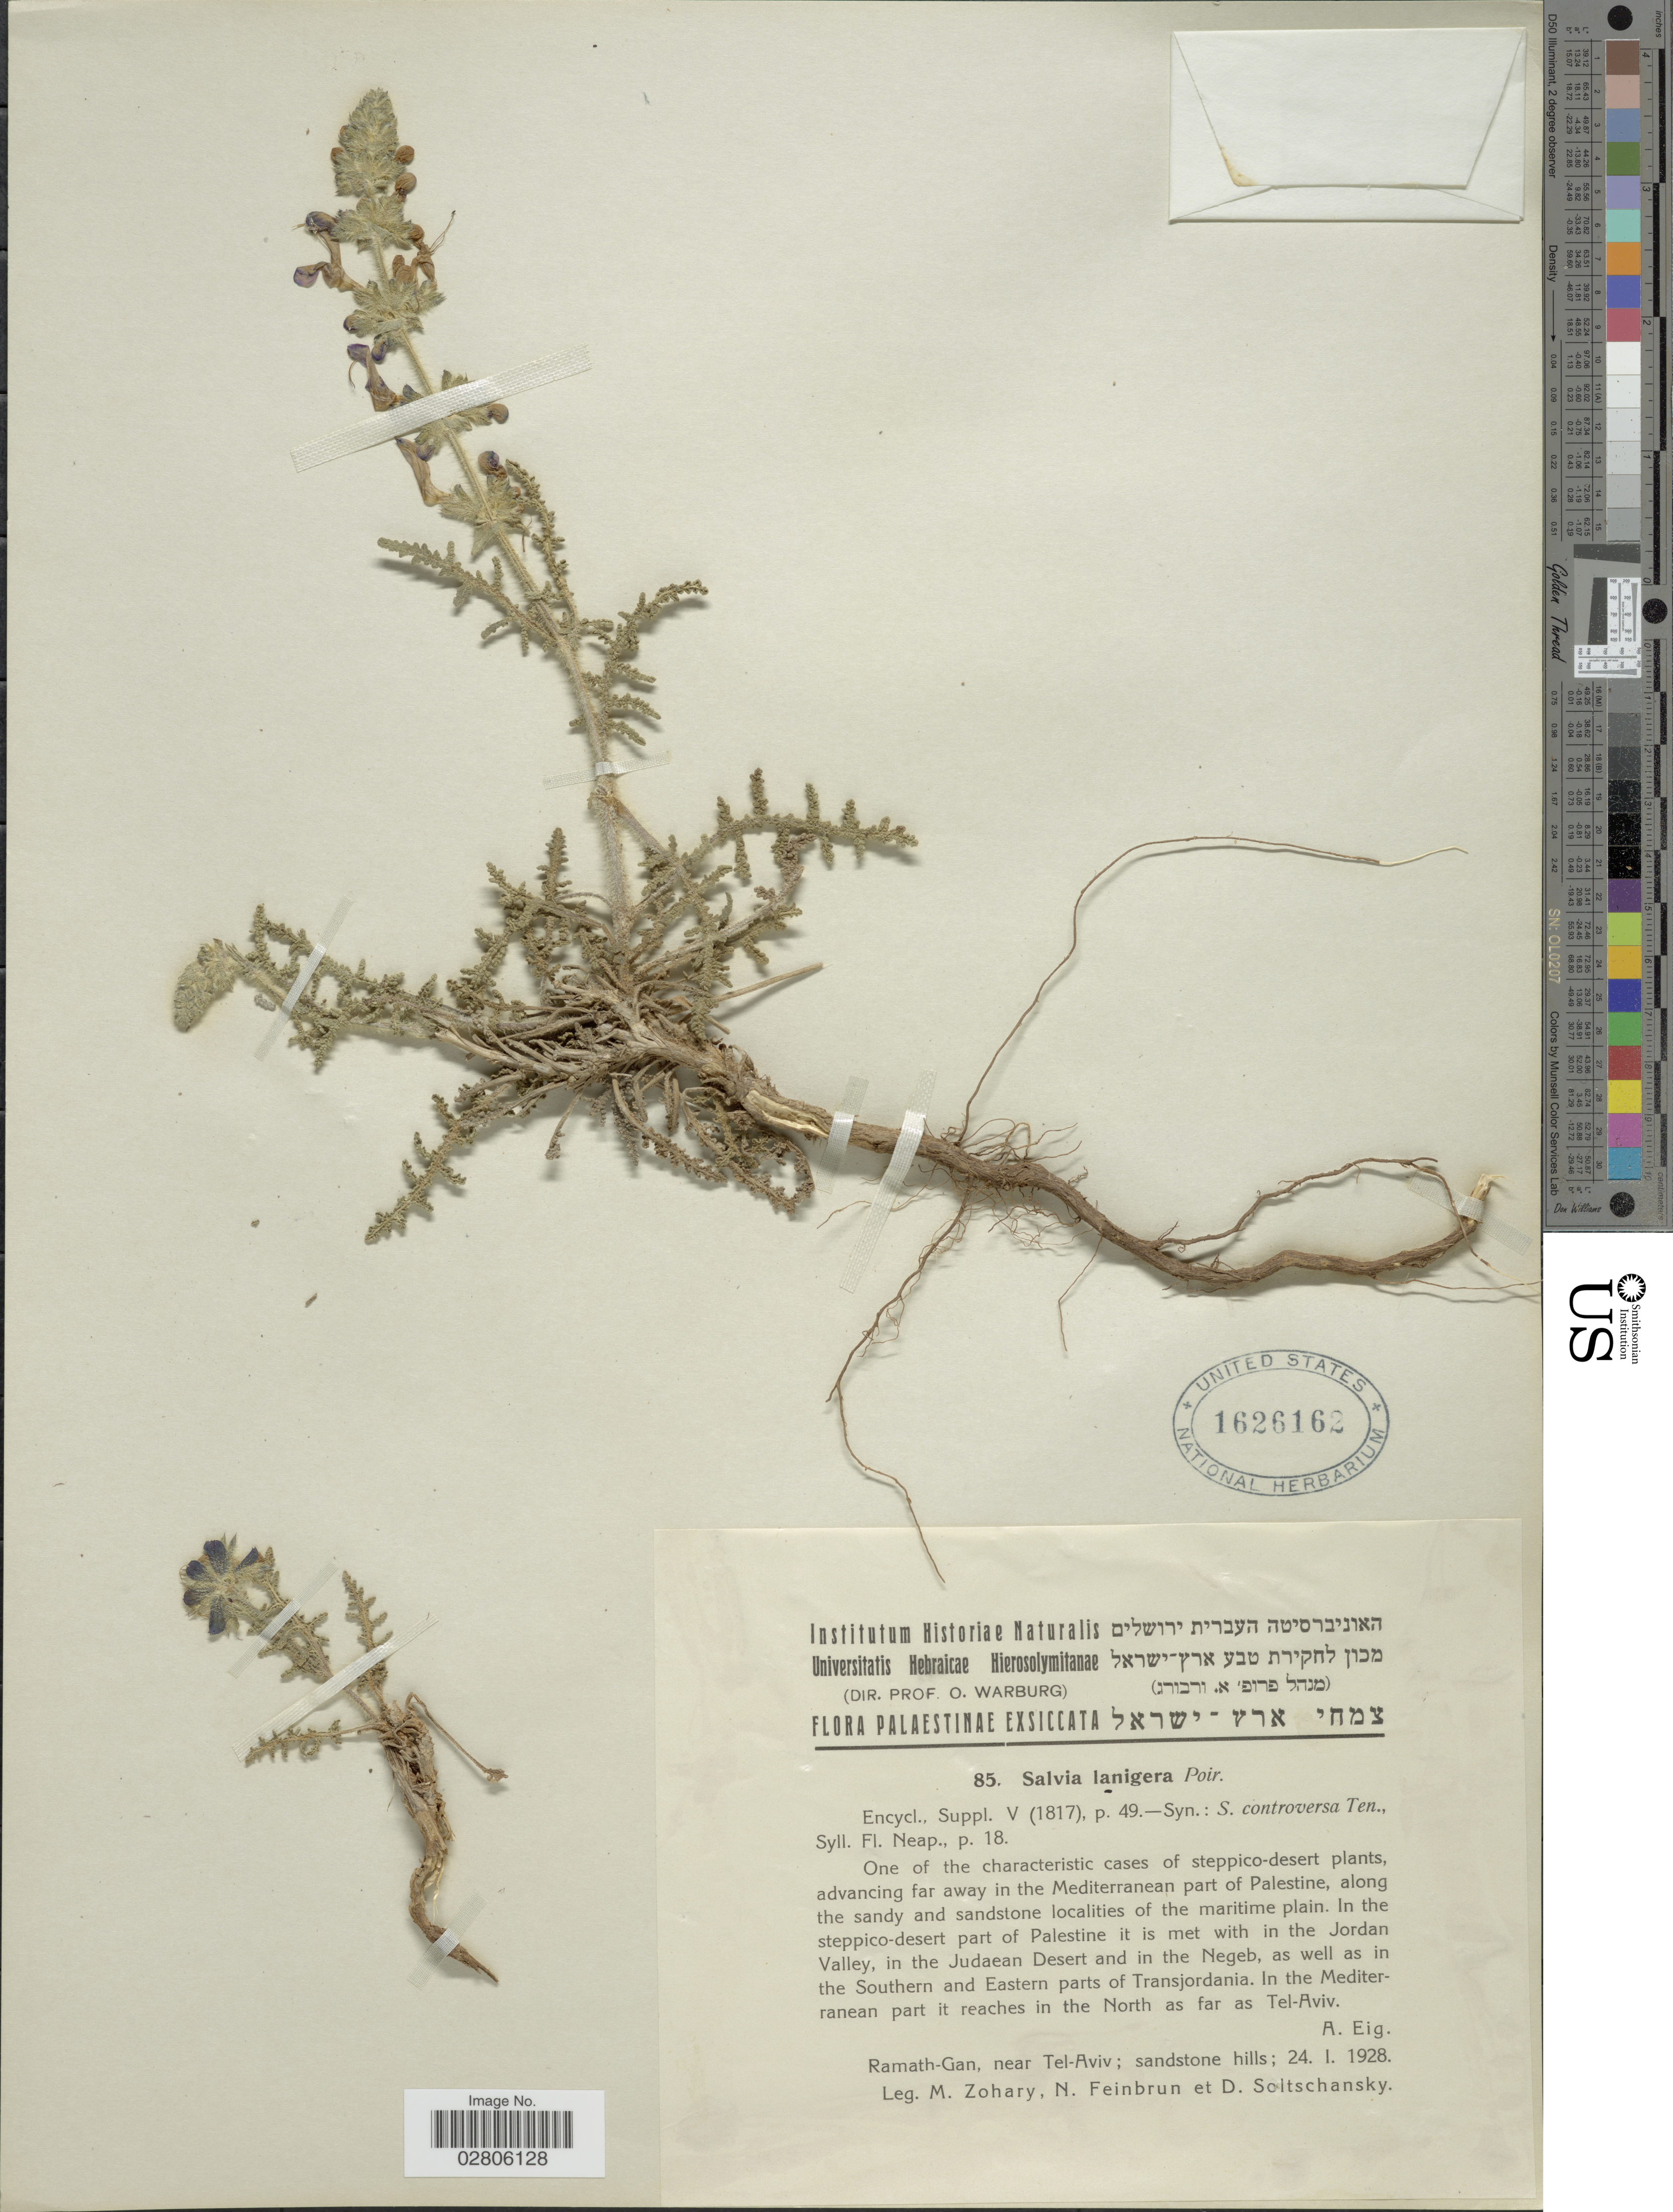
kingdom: Plantae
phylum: Tracheophyta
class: Magnoliopsida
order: Lamiales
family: Lamiaceae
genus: Salvia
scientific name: Salvia lanigera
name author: Poir.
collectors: M. Zohary, N. Feinbrun & D. Soltschansky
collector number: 85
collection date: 1928-01-24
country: Israel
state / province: Tel Aviv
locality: Palaestinae, Ramath-Gan, near Tel-Aviv.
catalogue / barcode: US 1626162